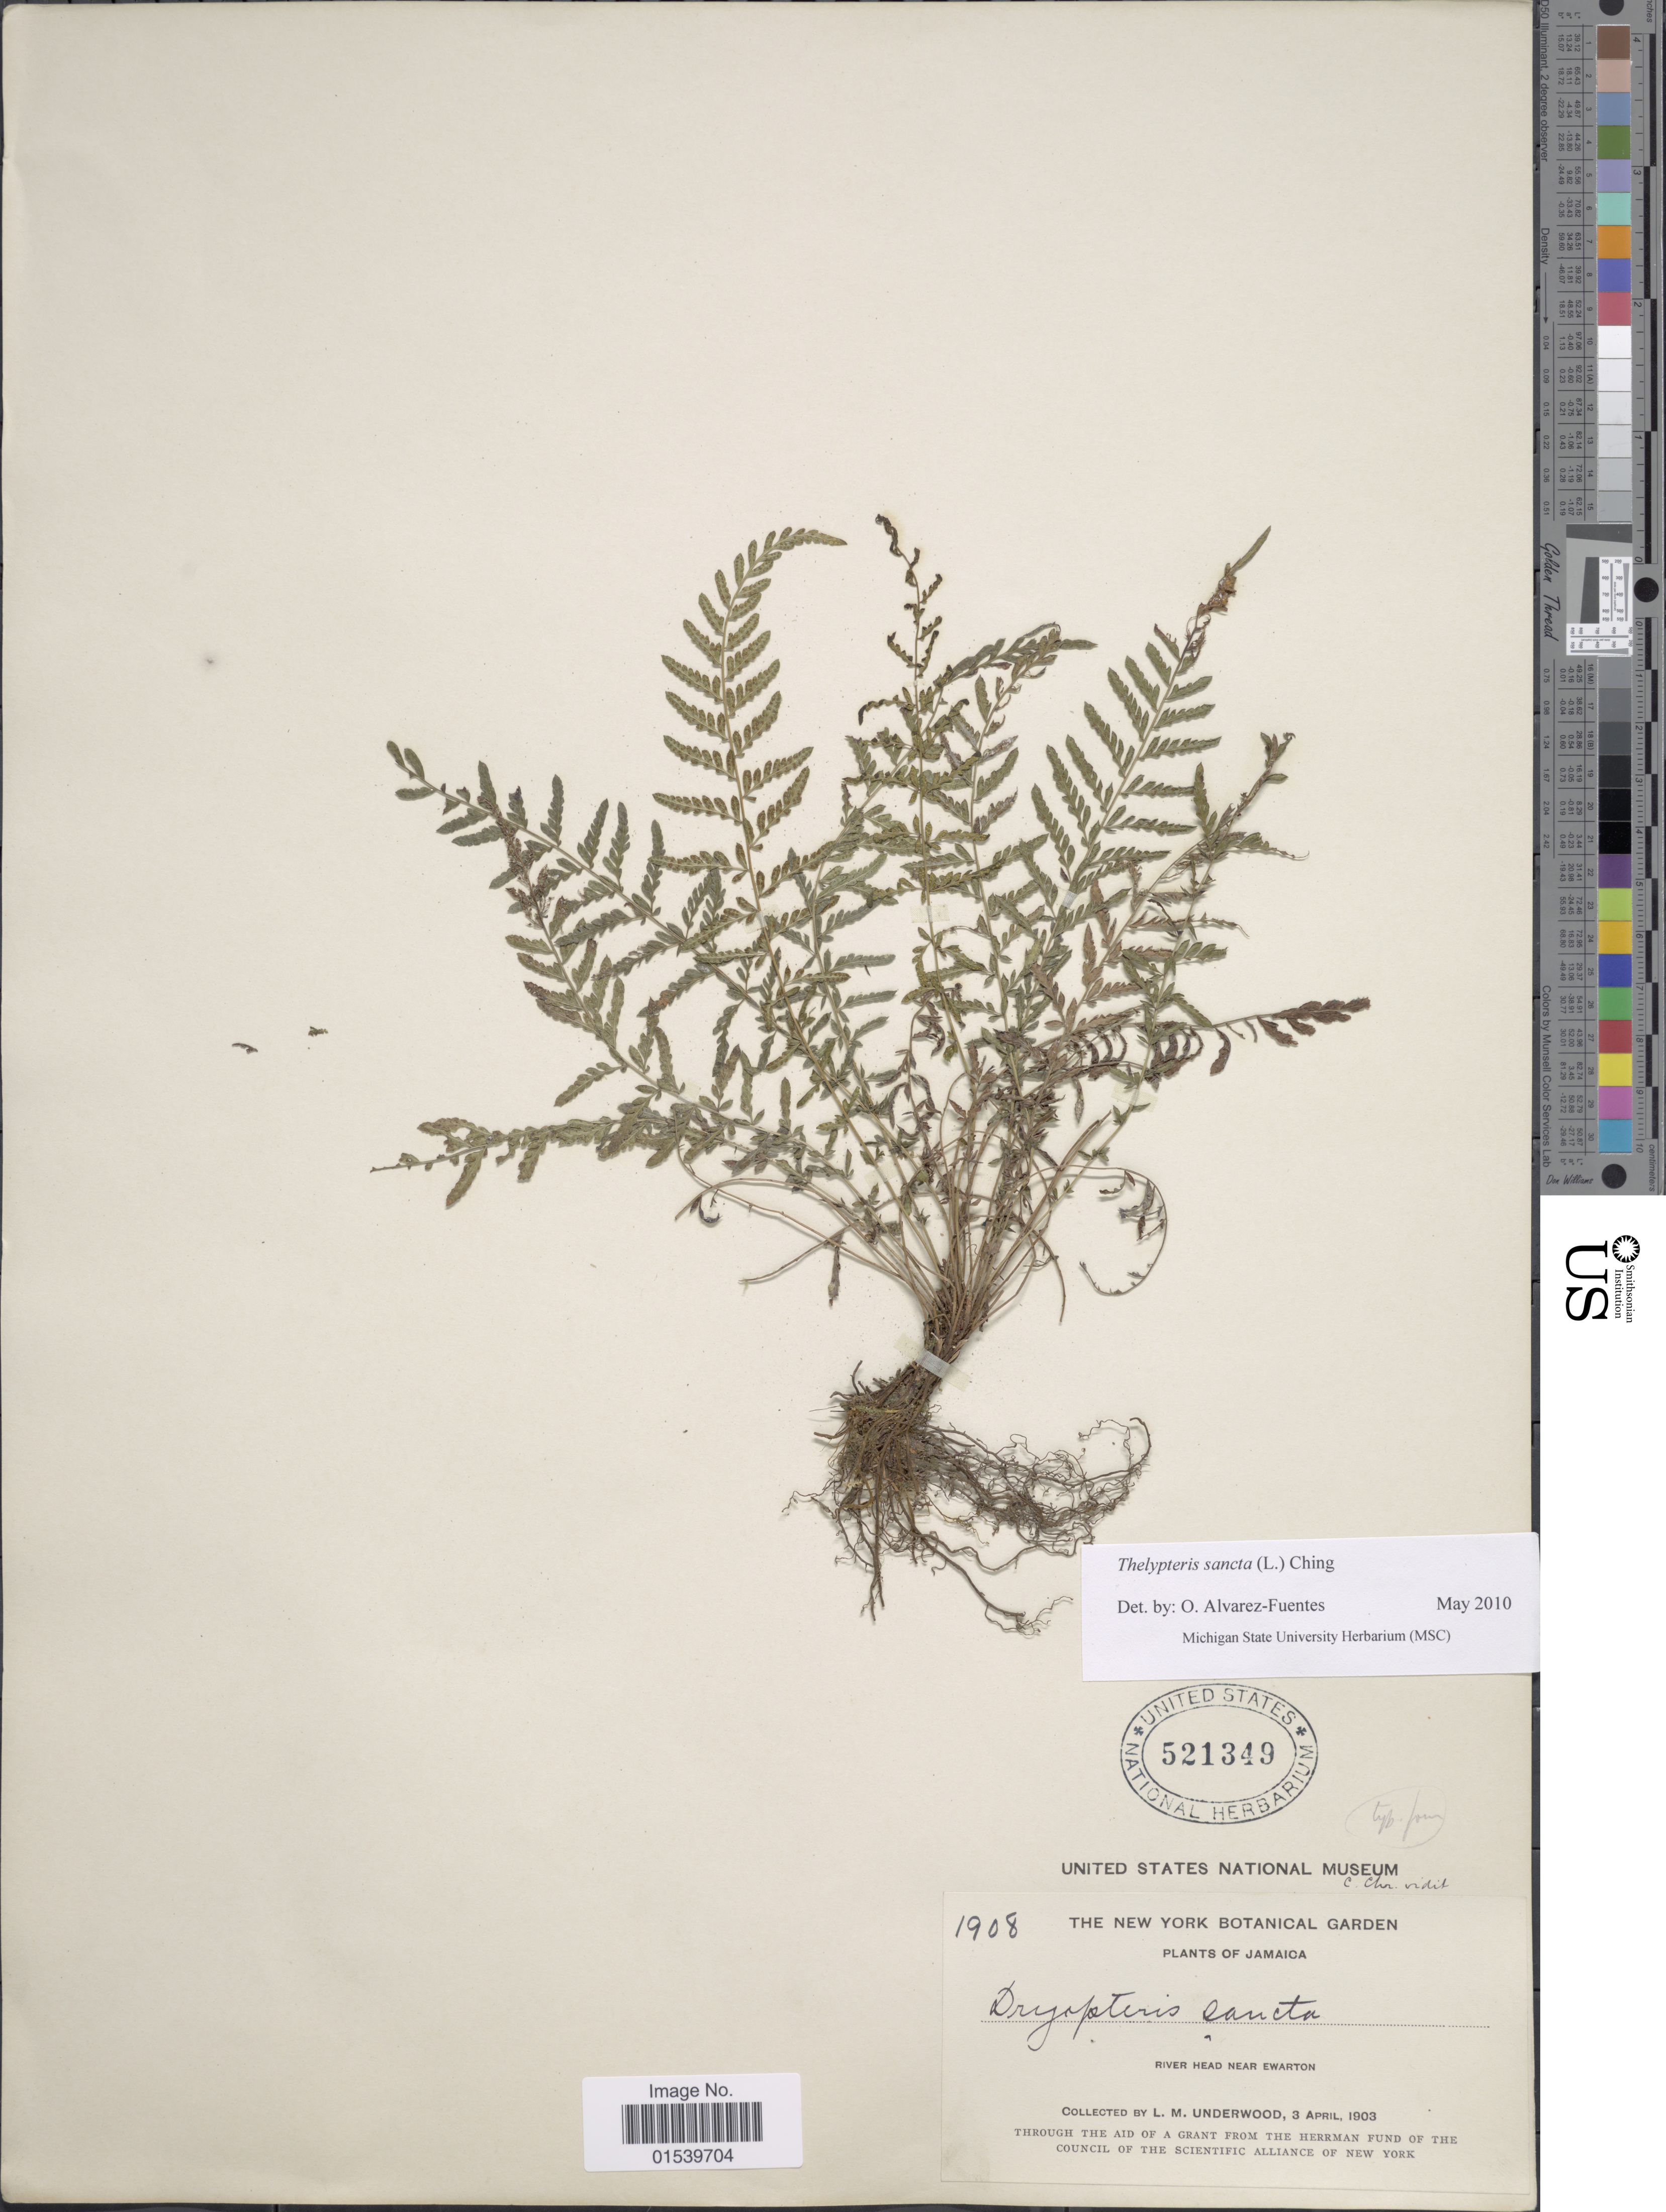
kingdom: Plantae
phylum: Tracheophyta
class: Polypodiopsida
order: Polypodiales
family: Thelypteridaceae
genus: Amauropelta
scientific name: Amauropelta sancta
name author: (L.) Pic. Serm.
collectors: L. M. Underwood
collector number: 1908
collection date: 1903-04-03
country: Jamaica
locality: River head near Ewarton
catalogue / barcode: US 521349